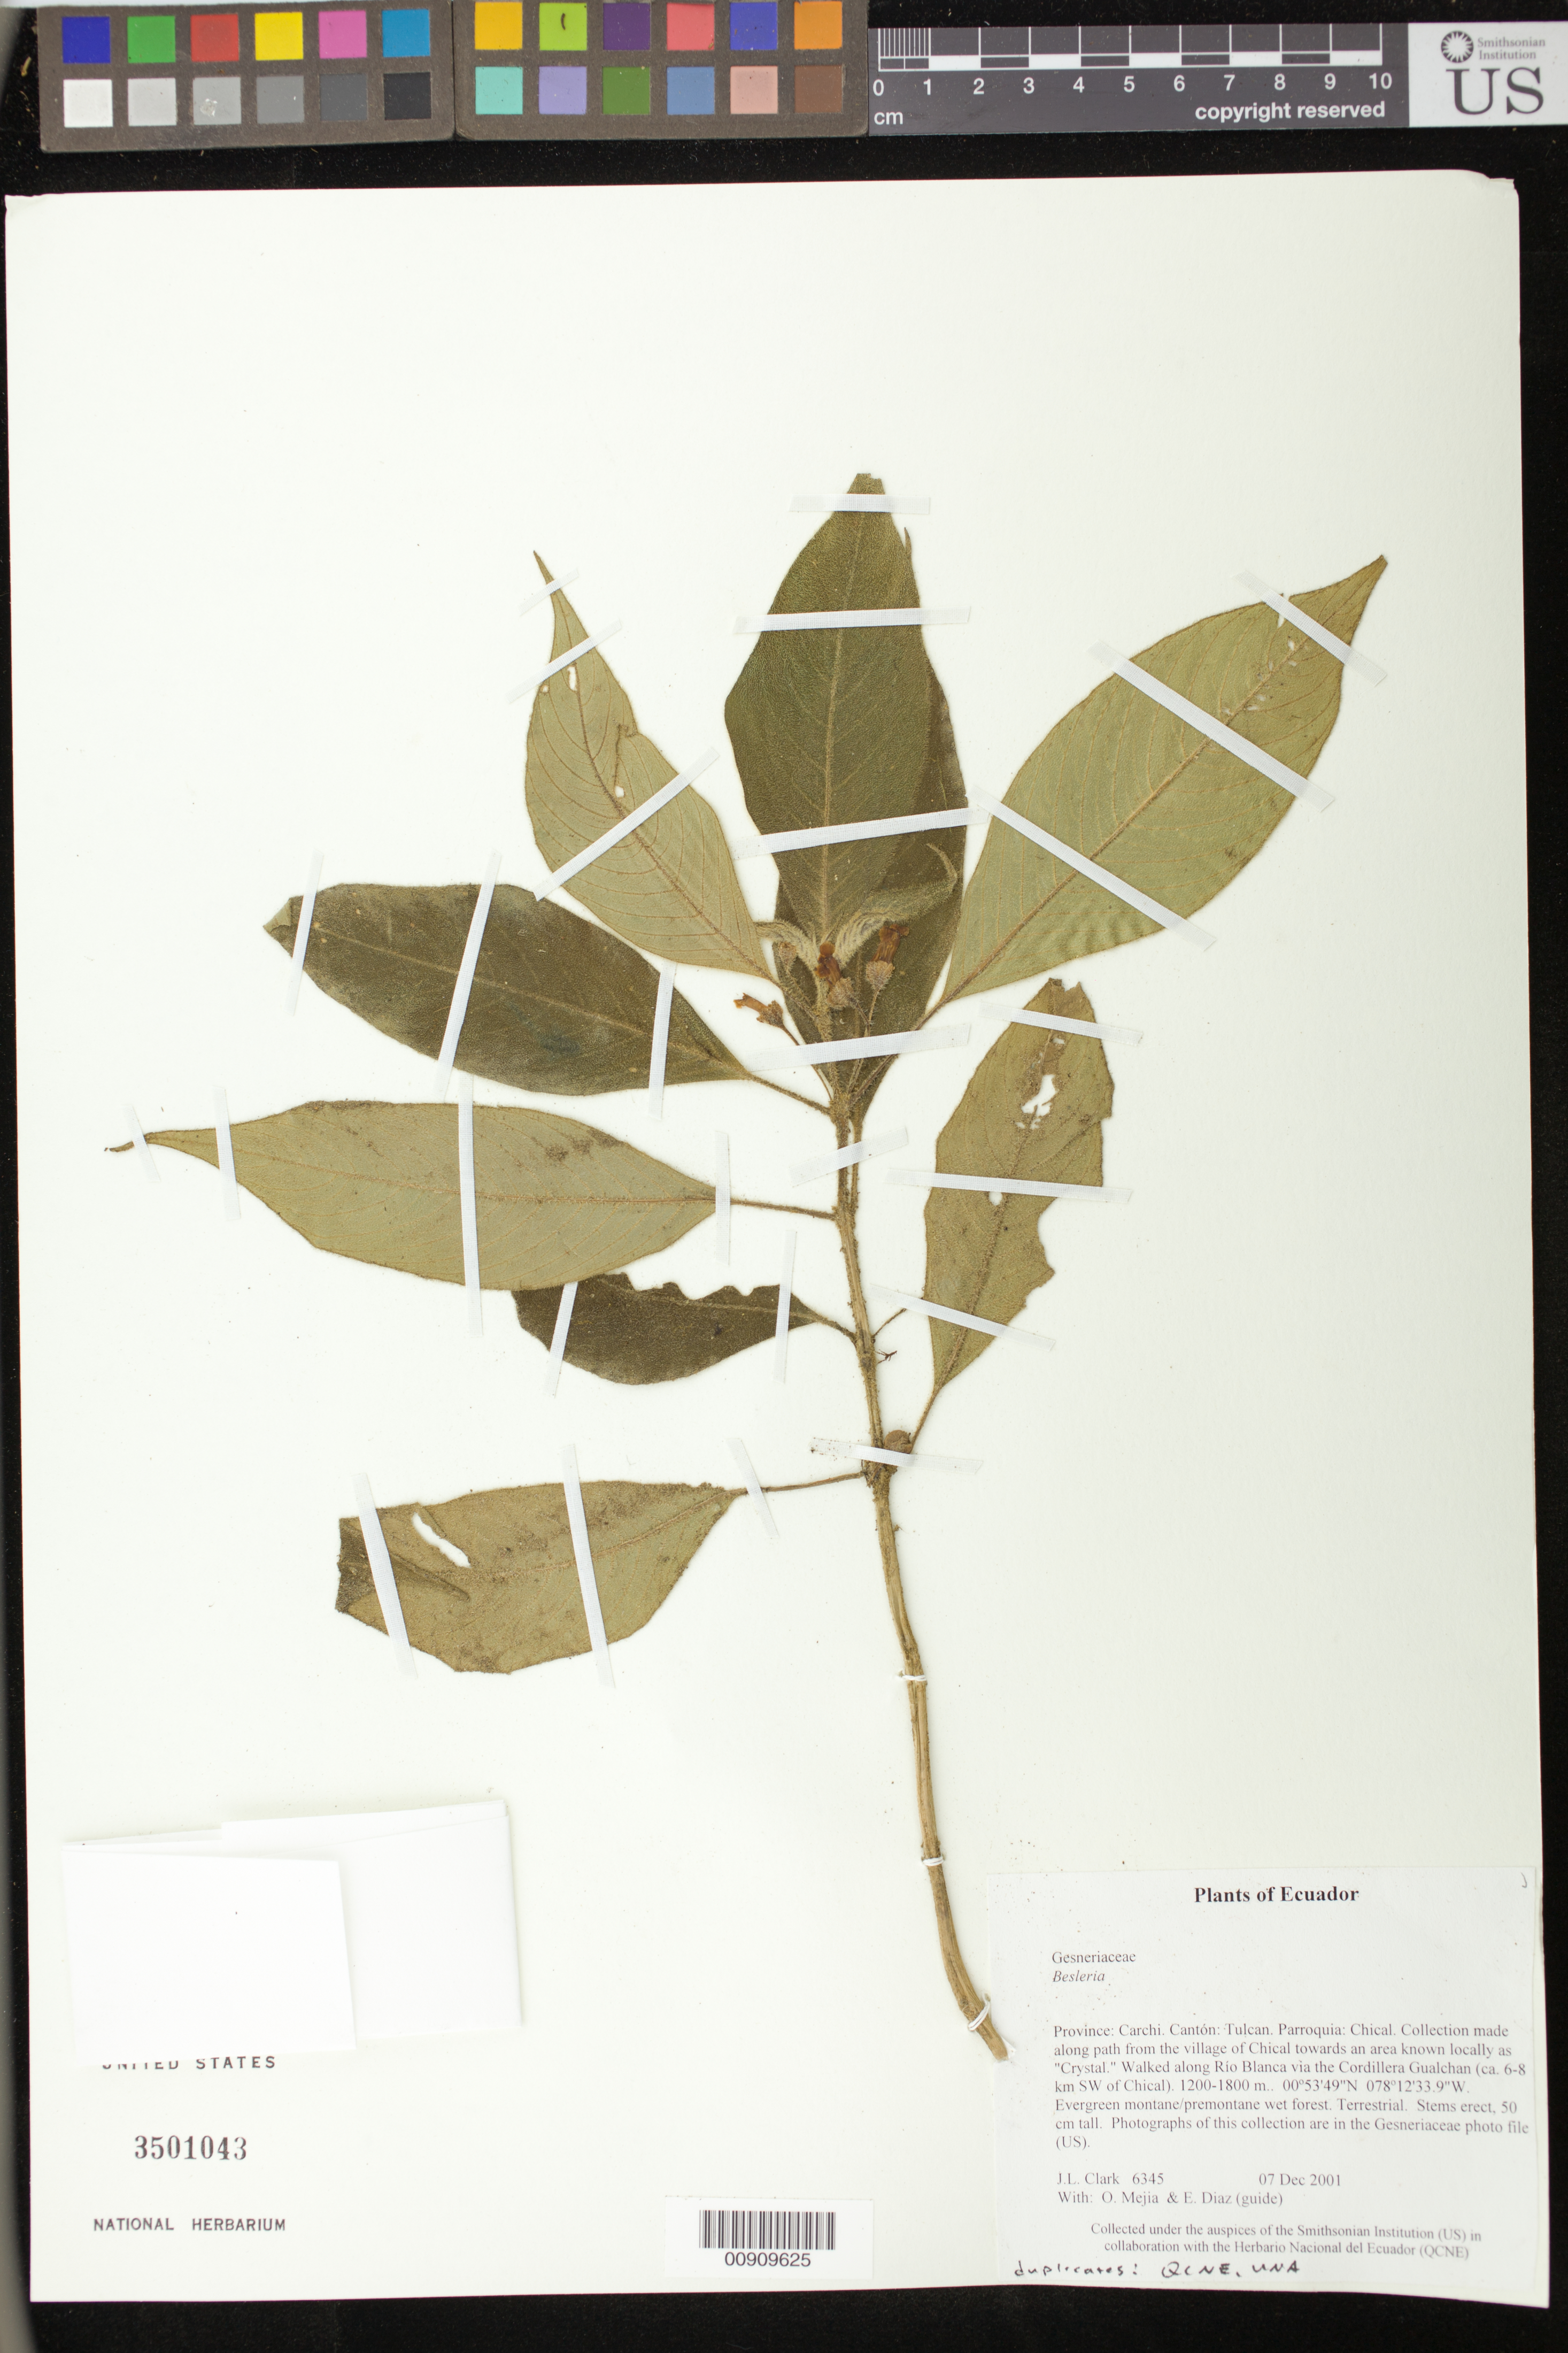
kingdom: Plantae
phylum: Tracheophyta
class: Magnoliopsida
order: Lamiales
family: Gesneriaceae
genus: Besleria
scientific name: Besleria sp.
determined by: Clark, J. L., (SEL), The Marie Selby Botanical Garden (UNITED STATES)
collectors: J. L. Clark, O. Mejia & E. Diaz (guide)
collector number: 6345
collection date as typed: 07 Dec 2001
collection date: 2001-12-07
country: Ecuador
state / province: Carchi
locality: Tulcan. Parroquia: Chical. Collection made along path from the village of Chical towards an area known locally as "Crystal." Walked along Río Blanca via the Cordillera Gualchan (ca. 6-8 km SW of Chical).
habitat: Evergreen montane/premontane wet forest.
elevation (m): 1200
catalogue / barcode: US 3501043